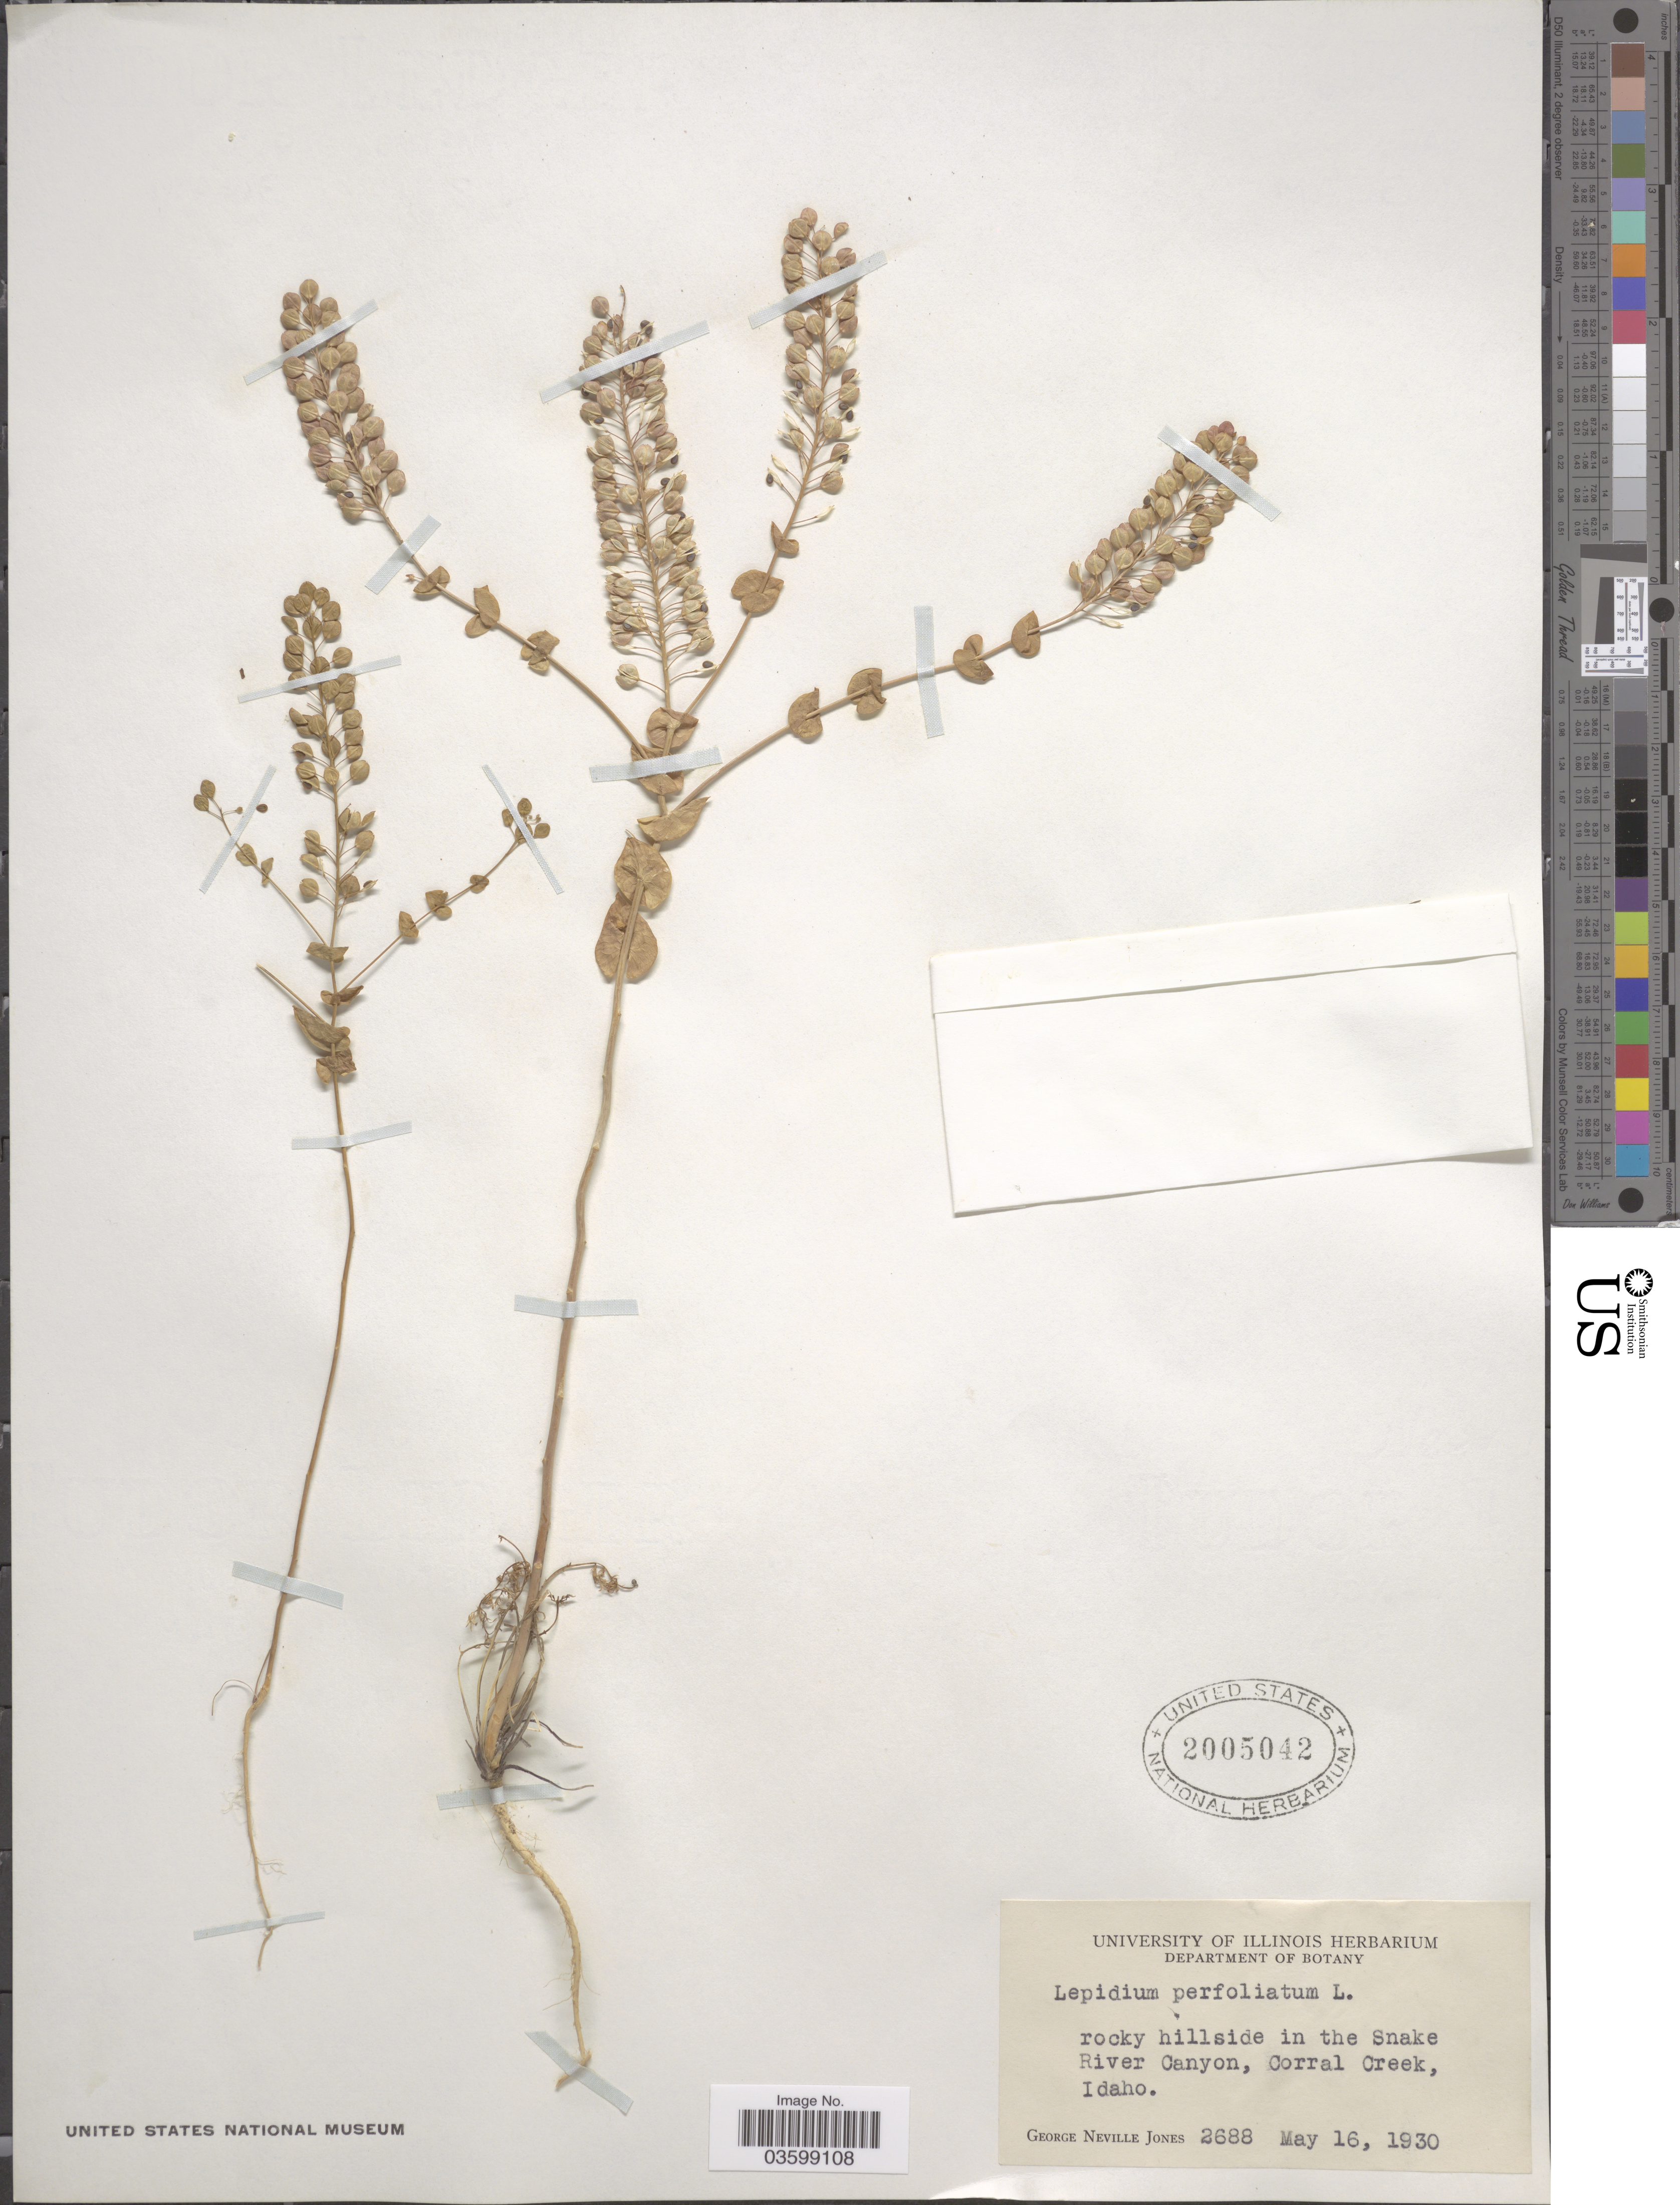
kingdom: Plantae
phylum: Tracheophyta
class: Magnoliopsida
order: Brassicales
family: Brassicaceae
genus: Lepidium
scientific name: Lepidium perfoliatum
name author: L.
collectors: G. N. Jones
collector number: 2688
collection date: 1930-05-16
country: United States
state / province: Idaho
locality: Rocky hillside in the Snake River Canyon, Corral Creek.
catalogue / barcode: US 2005042